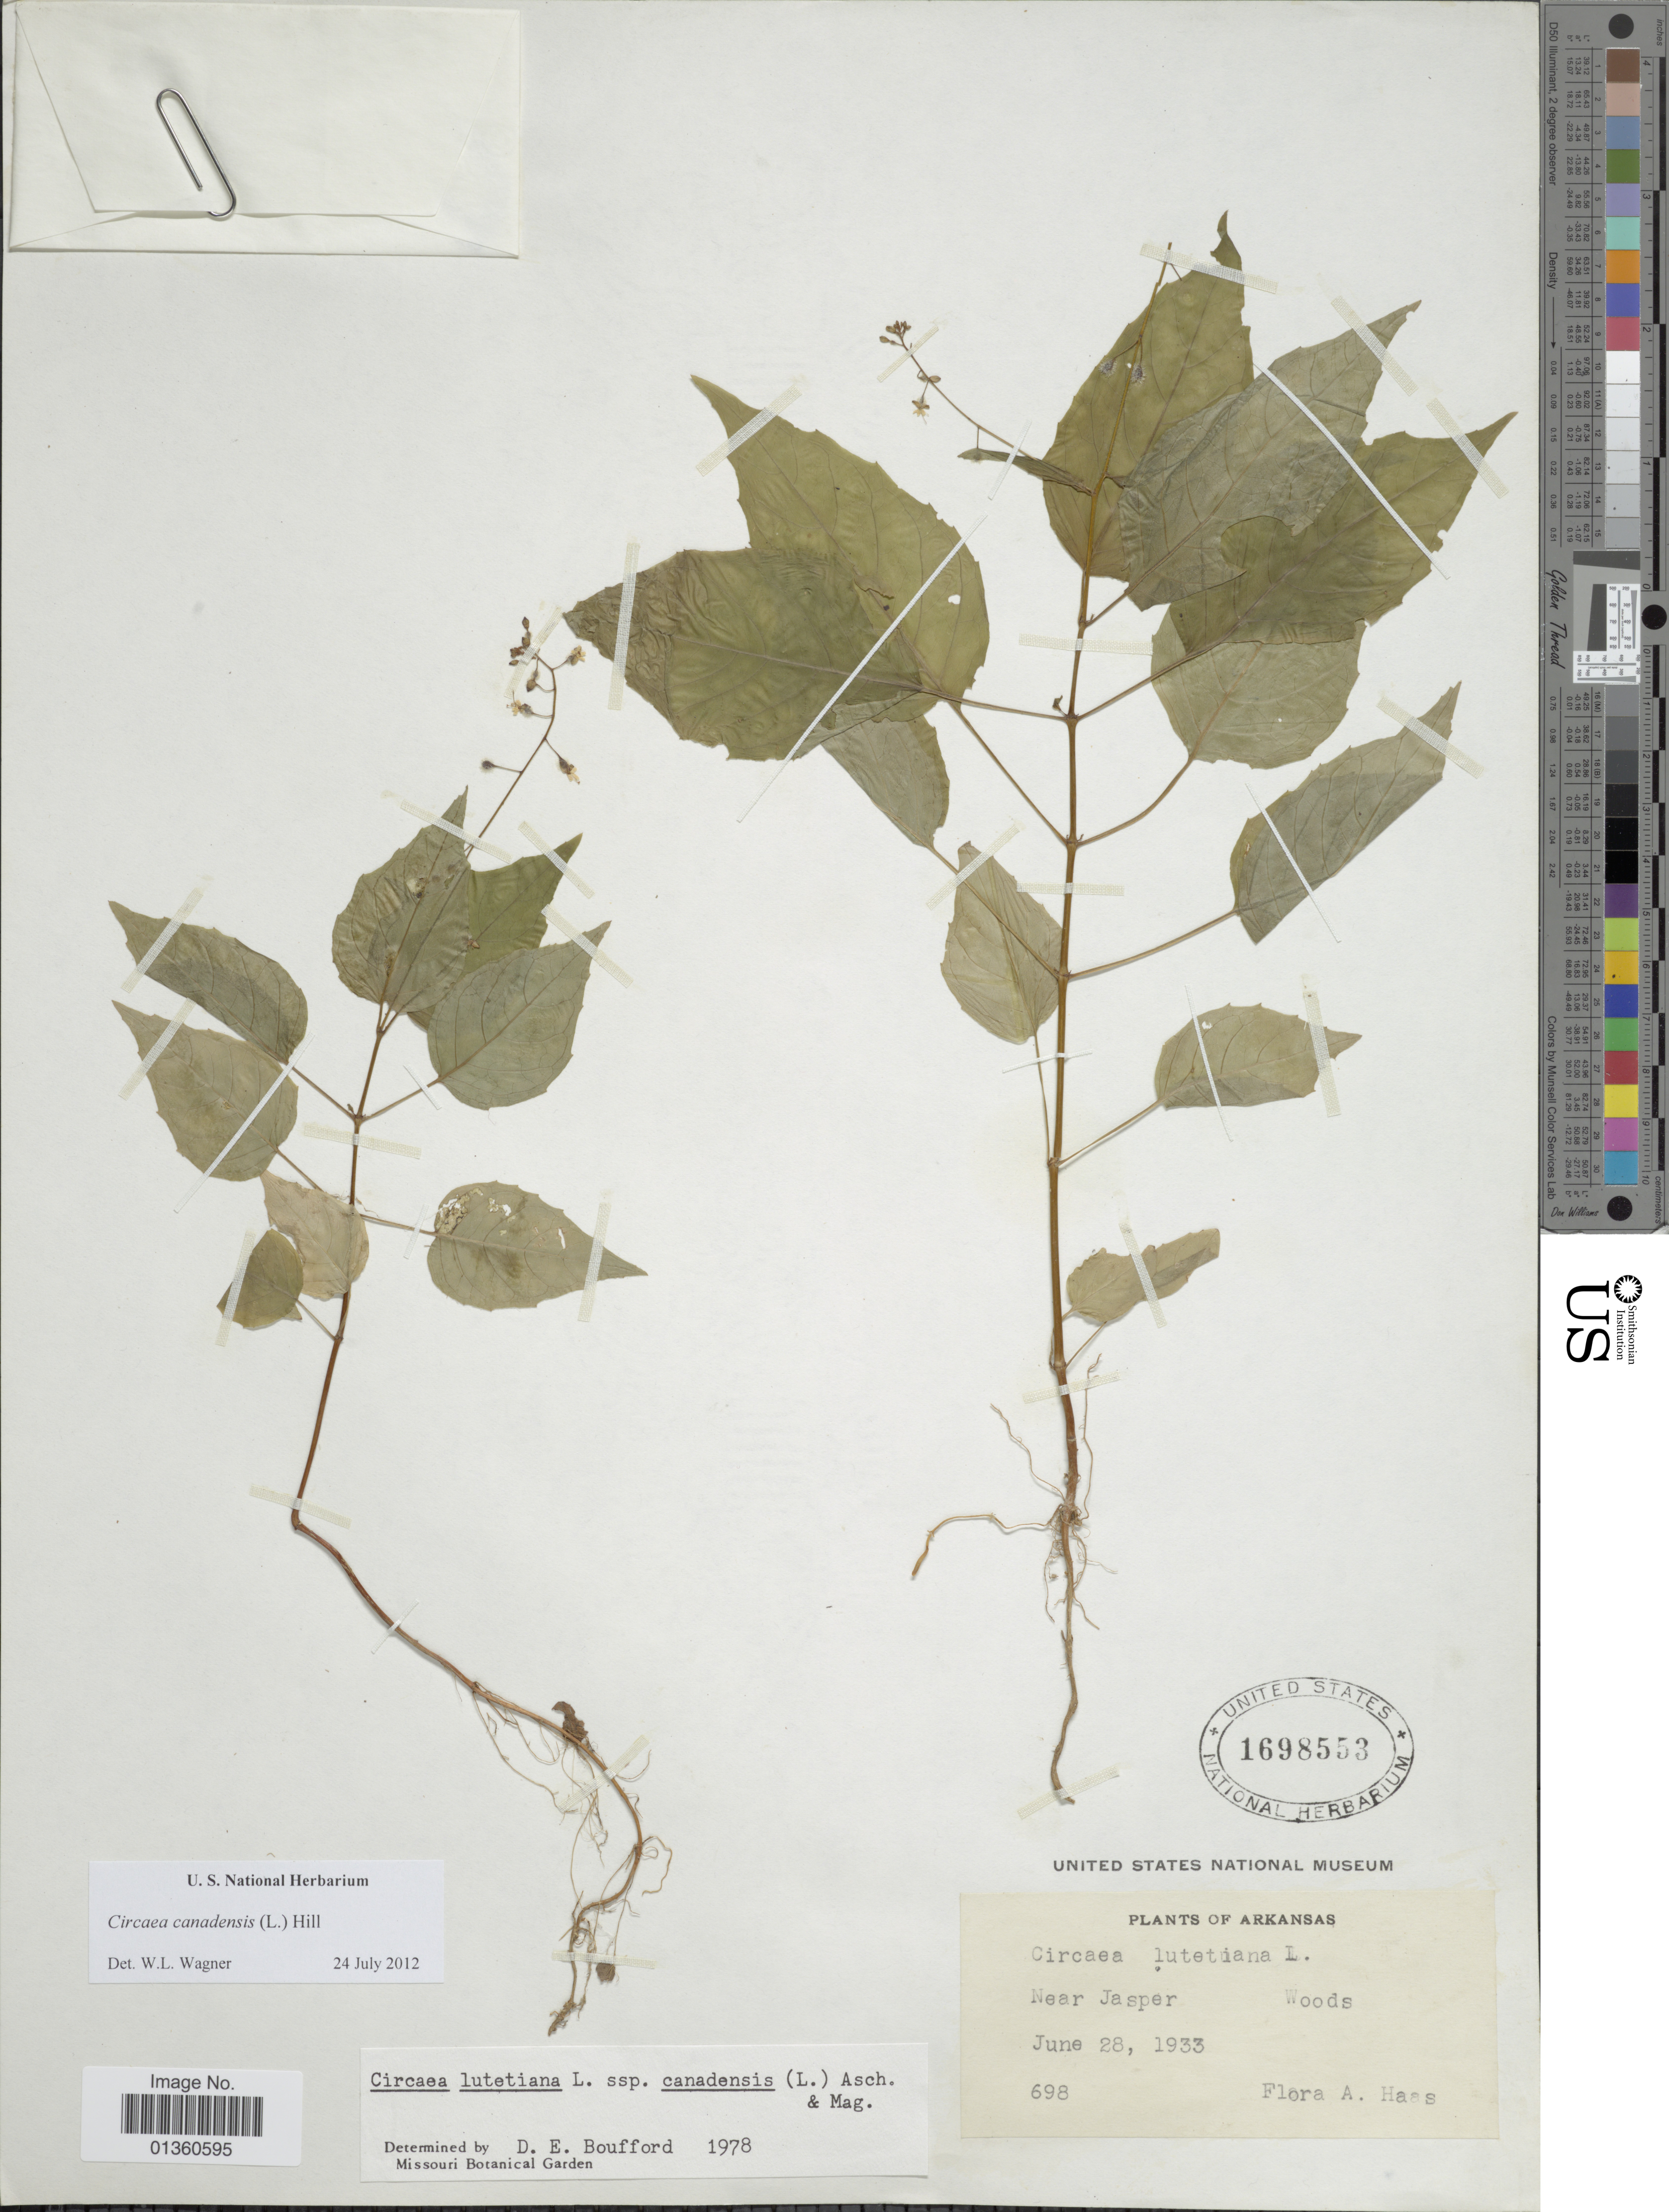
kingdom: Plantae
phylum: Tracheophyta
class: Magnoliopsida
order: Myrtales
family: Onagraceae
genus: Circaea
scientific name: Circaea canadensis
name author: (L.) Hill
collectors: F. A. Haas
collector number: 698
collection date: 1933-06-28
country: United States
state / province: Arkansas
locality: Near Jasper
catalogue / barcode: US 1698553